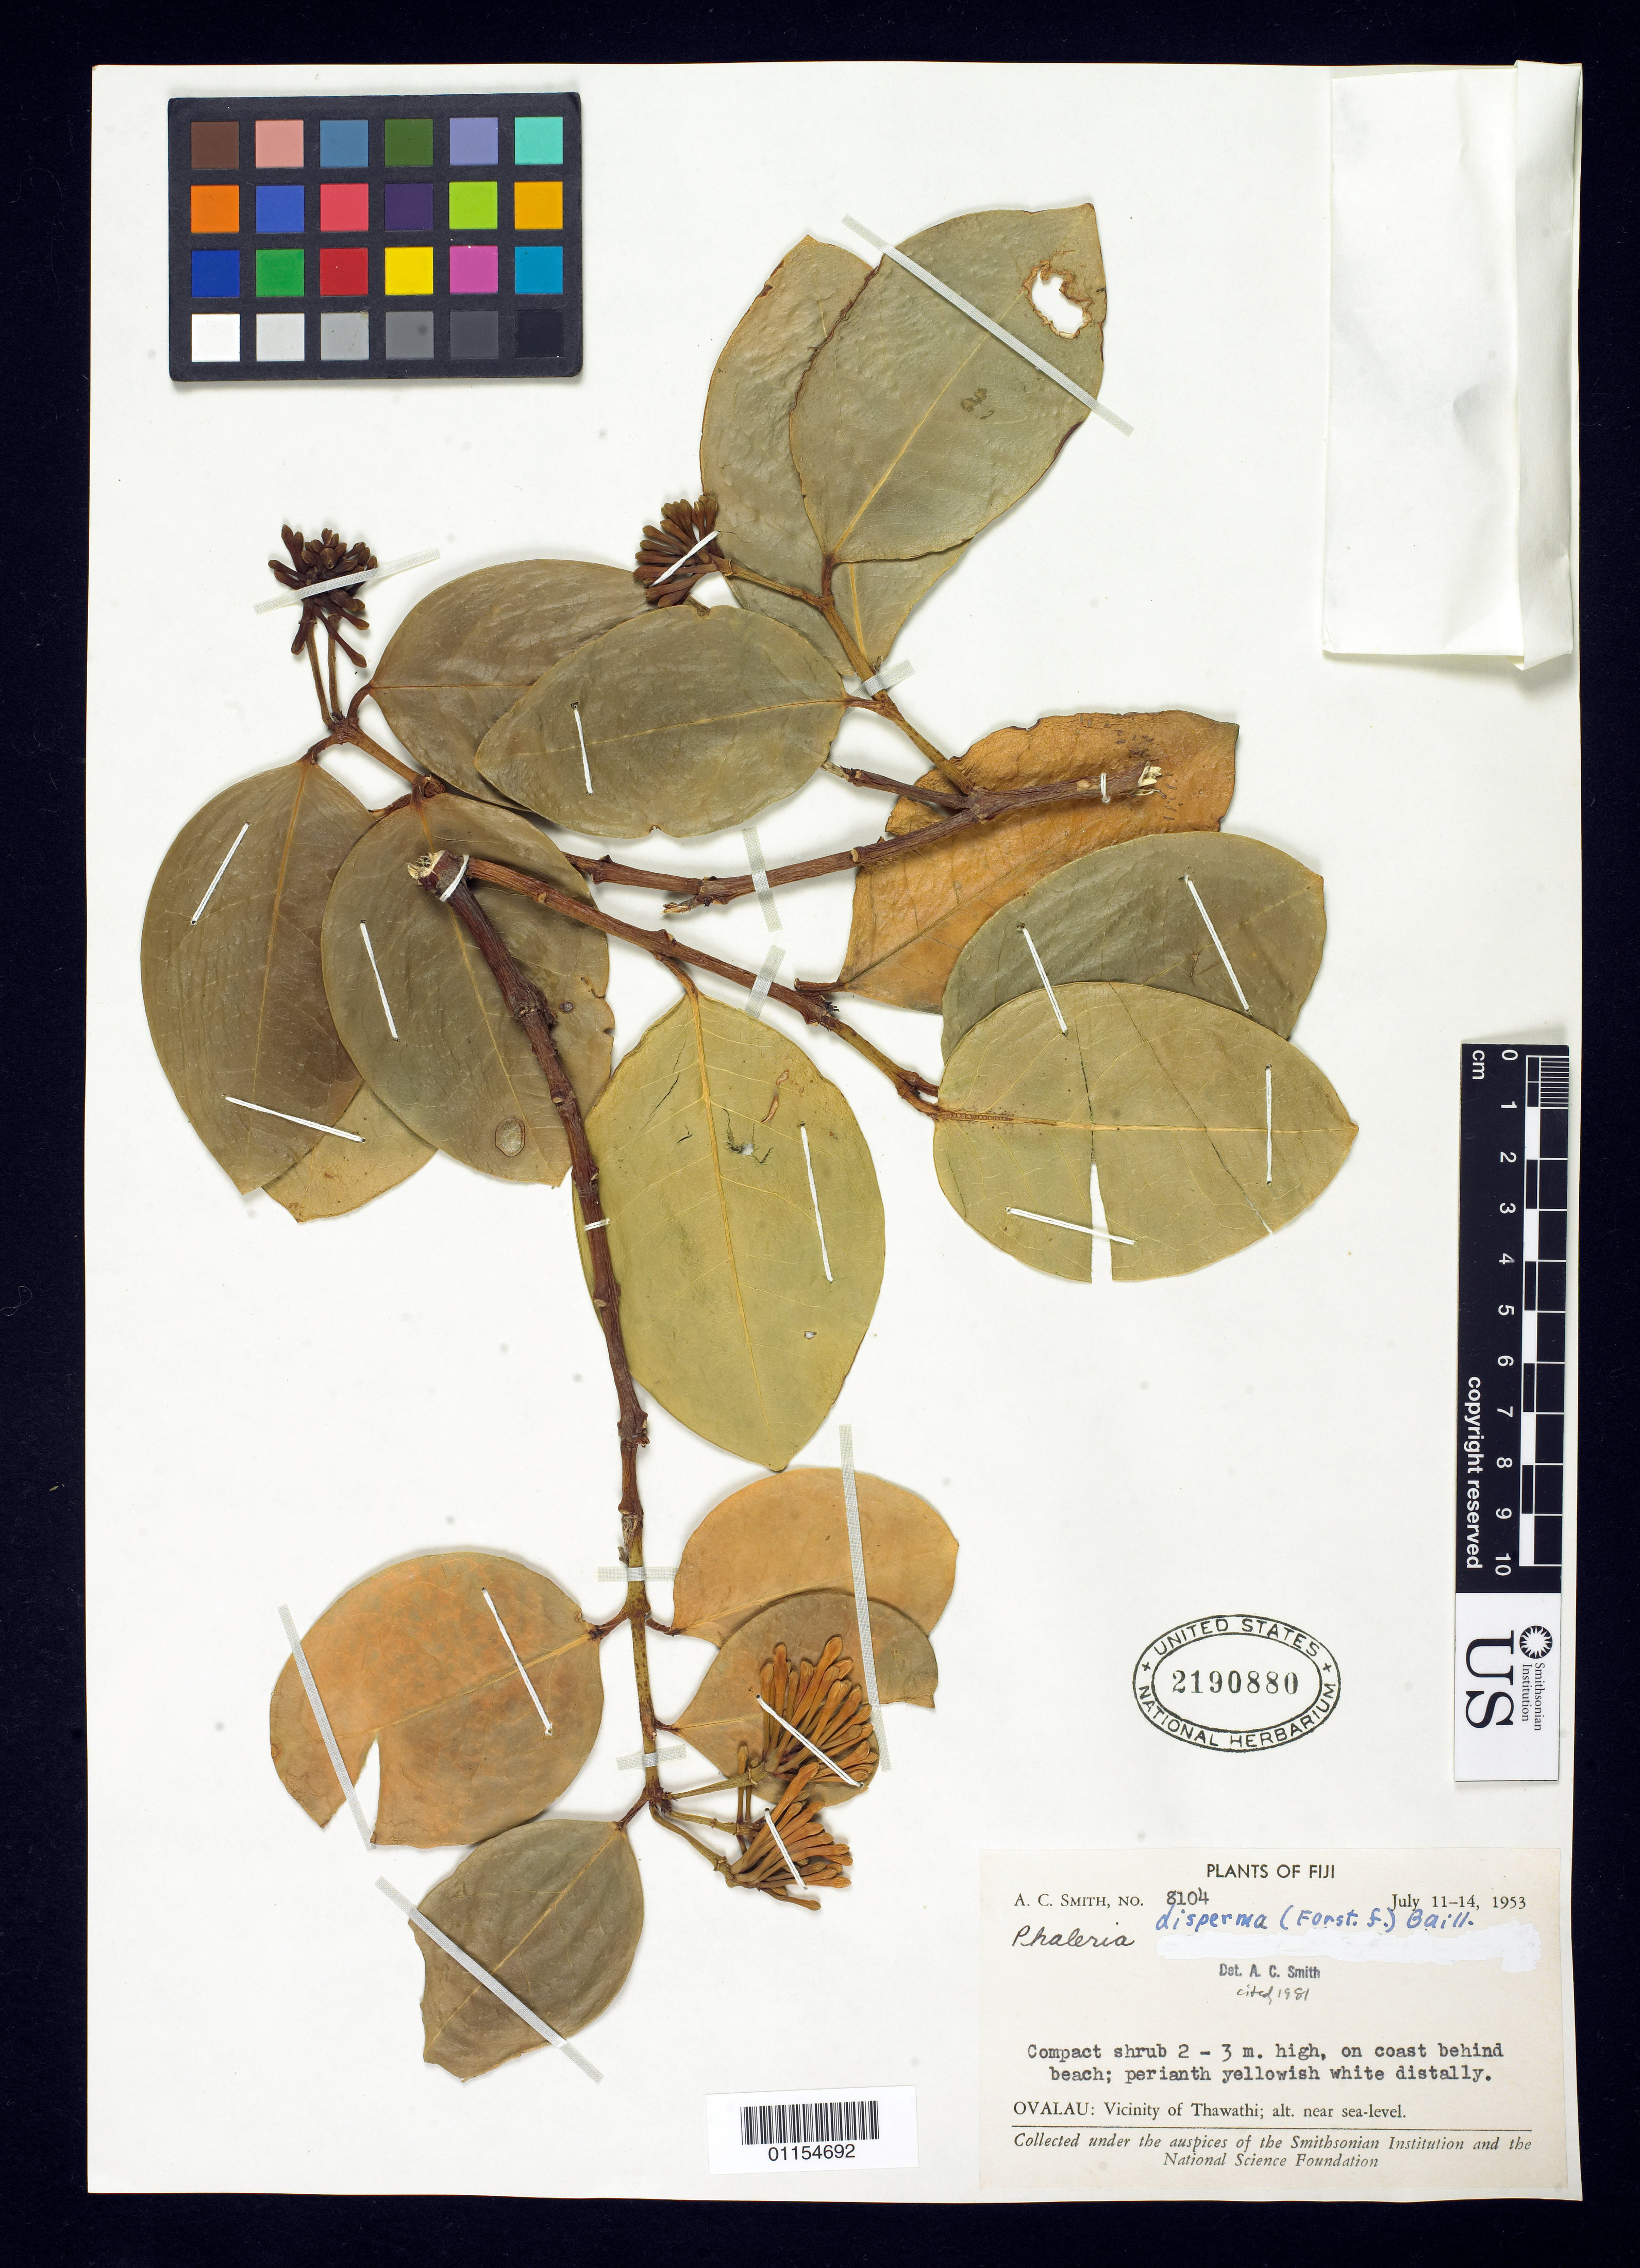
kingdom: Plantae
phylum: Tracheophyta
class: Magnoliopsida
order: Malvales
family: Thymelaeaceae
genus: Phaleria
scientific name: Phaleria disperma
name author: (G. Forst.) Baill.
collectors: A. C. Smith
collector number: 8104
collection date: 1953-07-11/1953-07-14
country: Fiji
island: Ovalau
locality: Vicinity of Thawathi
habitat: coast behind beach.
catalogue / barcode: US 2190880